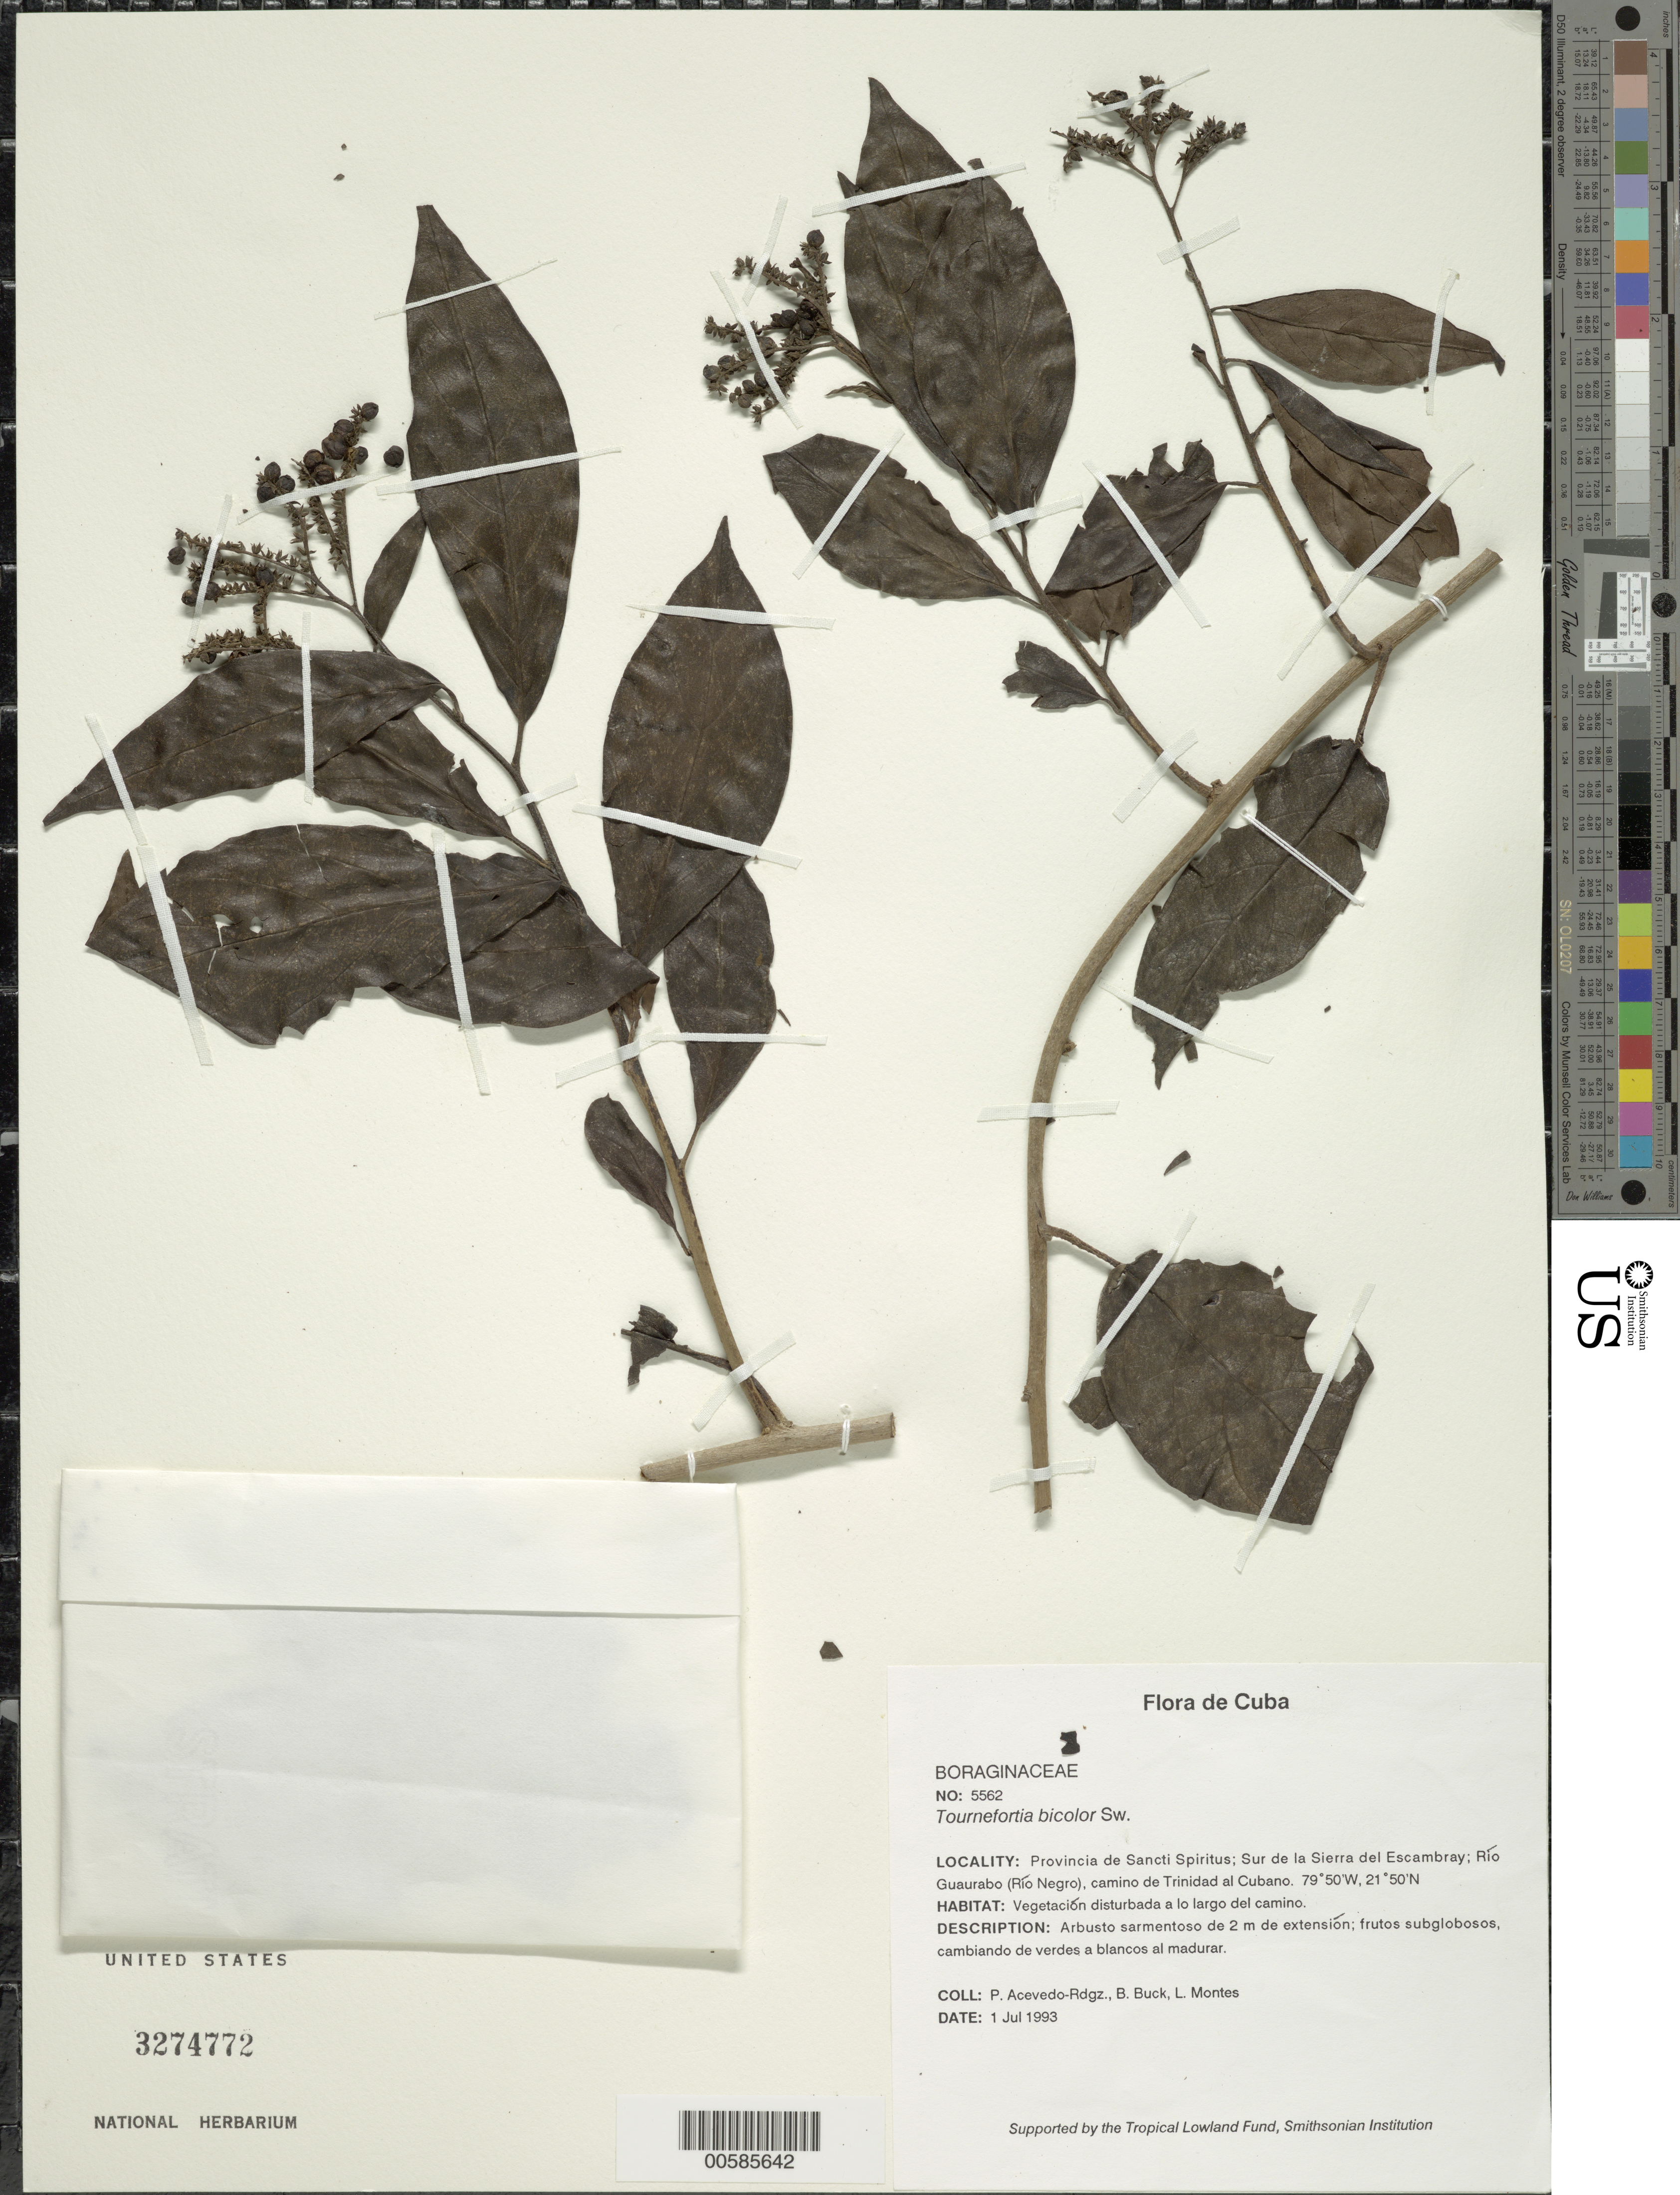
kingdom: Plantae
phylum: Tracheophyta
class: Magnoliopsida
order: Boraginales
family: Heliotropiaceae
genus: Tournefortia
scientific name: Tournefortia bicolor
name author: Sw.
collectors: P. Acevedo-Rodr., B. Buck & L. Montes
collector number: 5562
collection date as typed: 01 Jul 1993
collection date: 1993-07-01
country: Cuba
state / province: Sancti Spiritus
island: Cuba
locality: Sur de la Sierra del Escambray; Río Guaurabo (Río Negro), camino de Trinidad al Cubano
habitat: Vegetacion disturbada a lo largo del camino.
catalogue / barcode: US 3274772